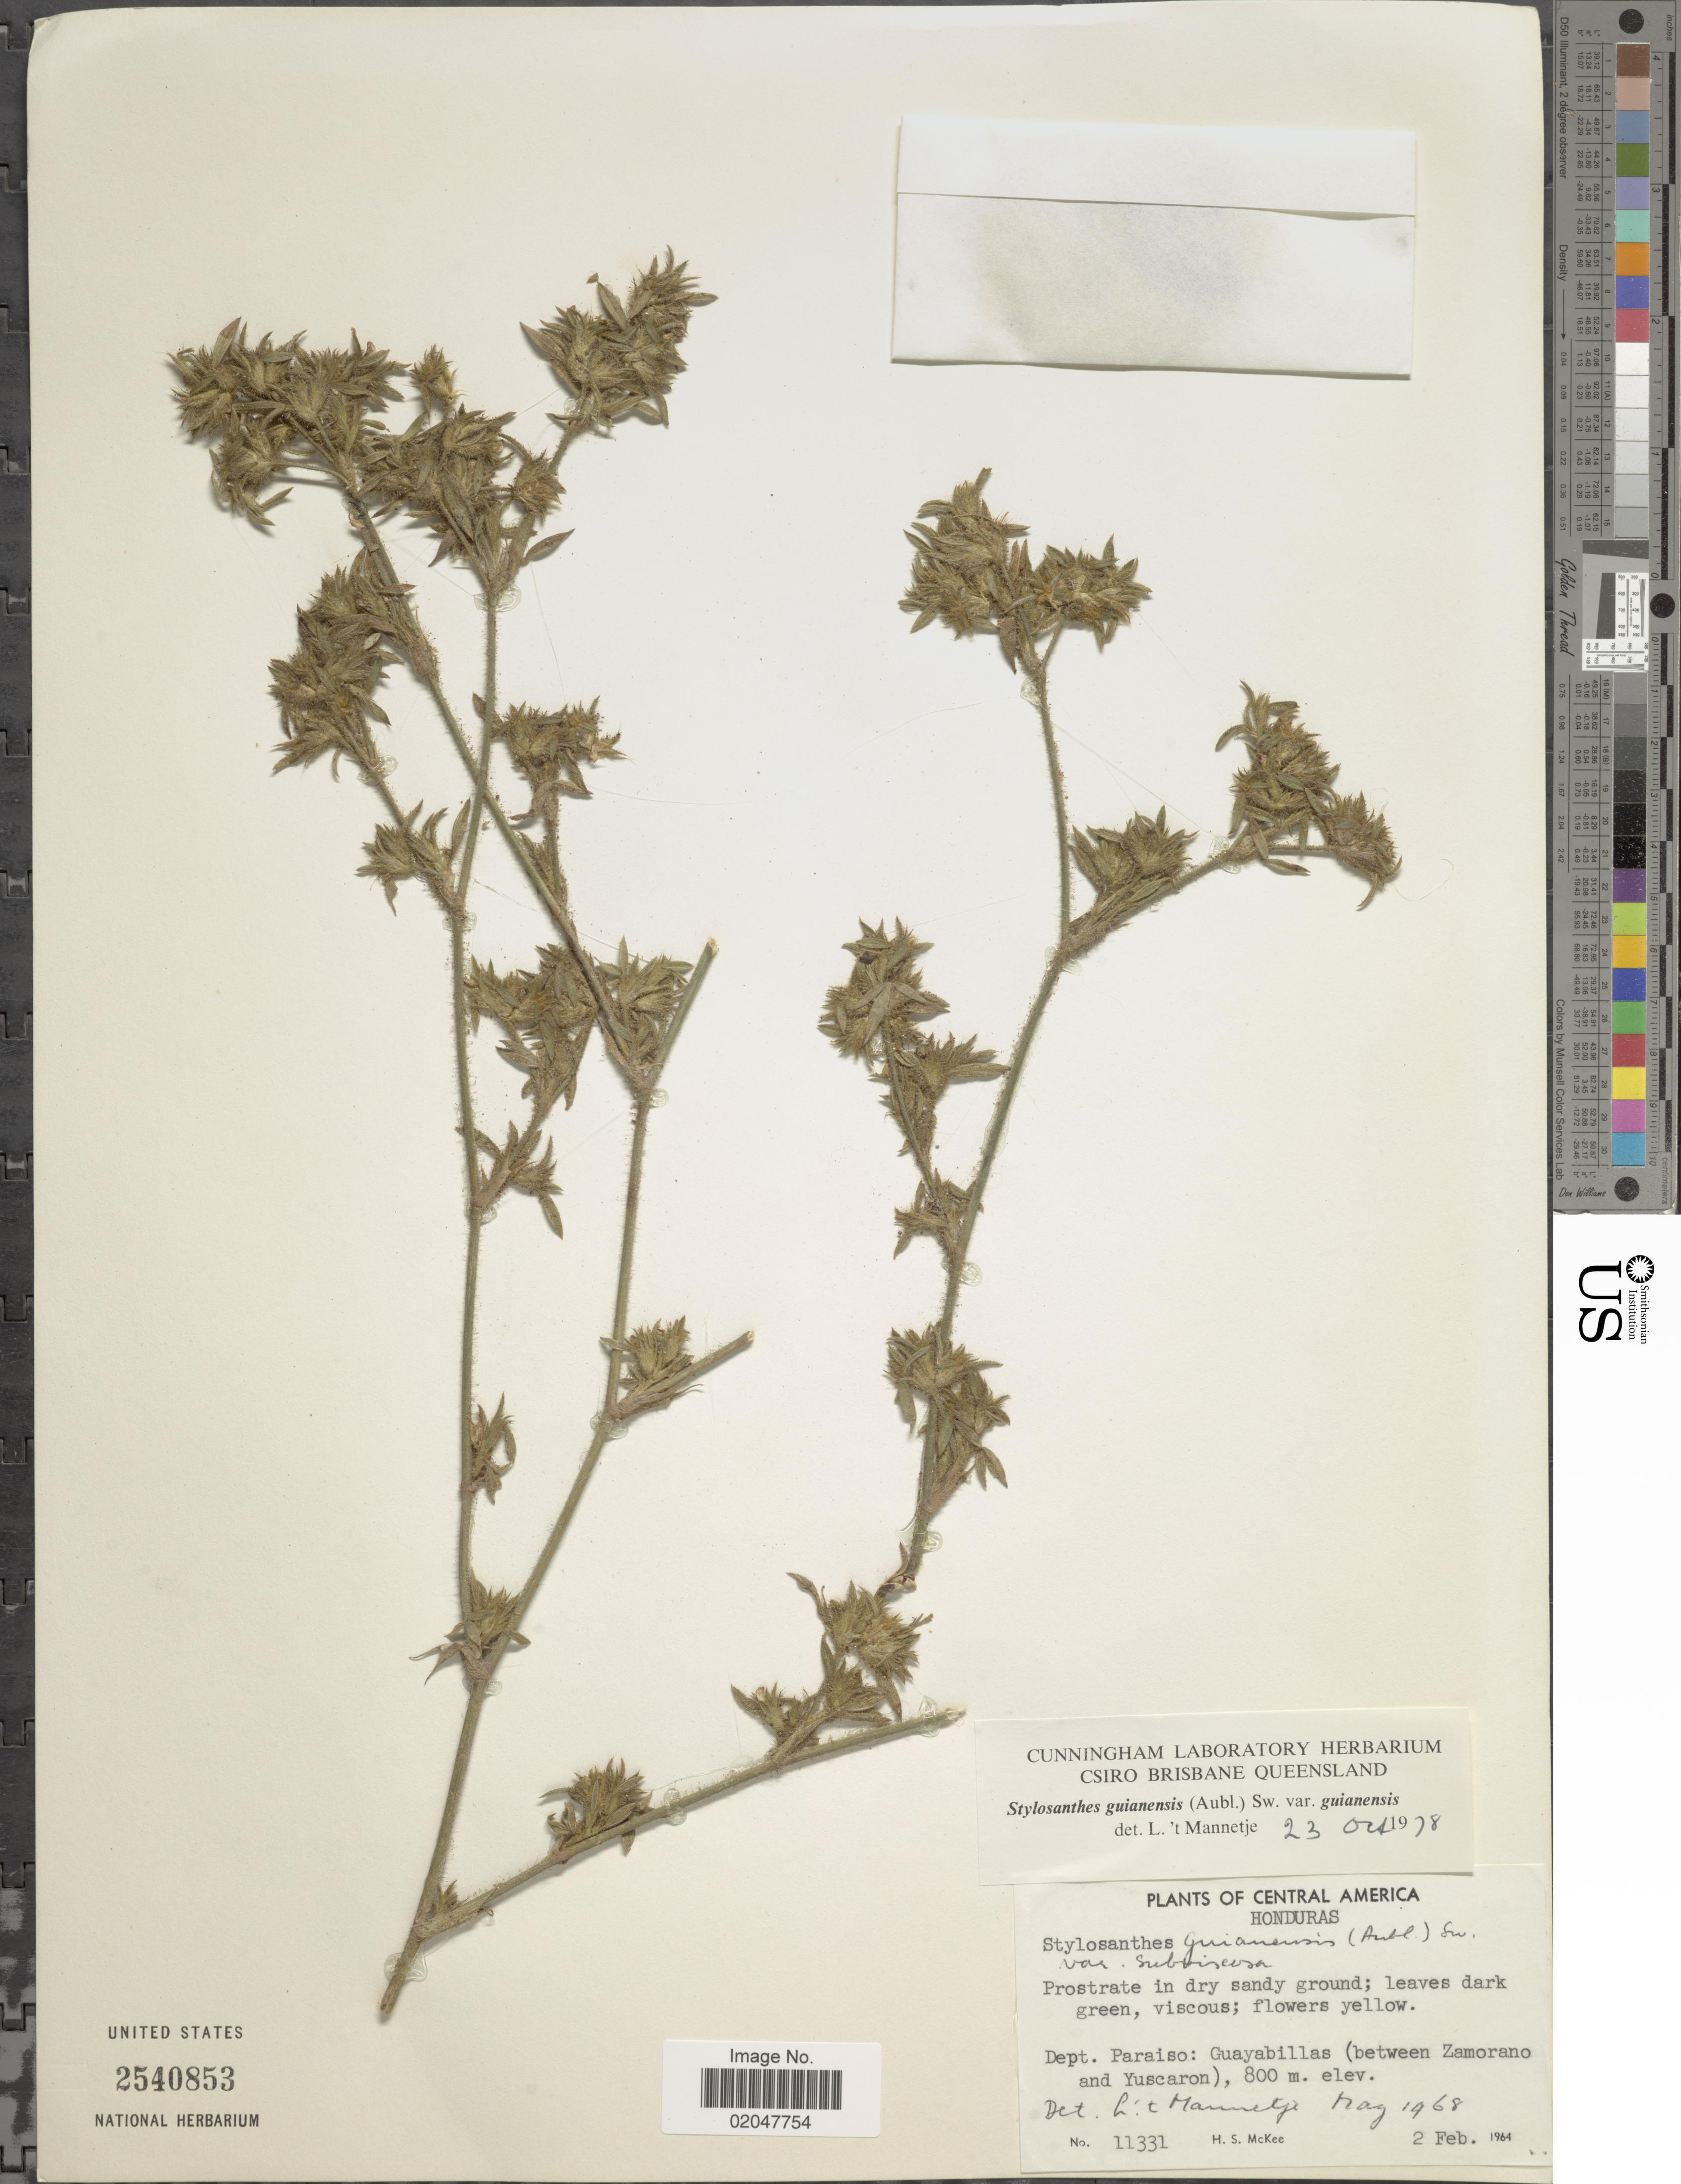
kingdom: Plantae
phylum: Tracheophyta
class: Magnoliopsida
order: Fabales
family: Fabaceae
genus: Stylosanthes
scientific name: Stylosanthes guianensis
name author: (Aubl.) Sw.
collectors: H. S. McKee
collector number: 11331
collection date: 1964-02-02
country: Honduras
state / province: El Paraíso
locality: Guayabillas (between Zamorano and Yuscaron)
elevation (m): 800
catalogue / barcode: US 2540853